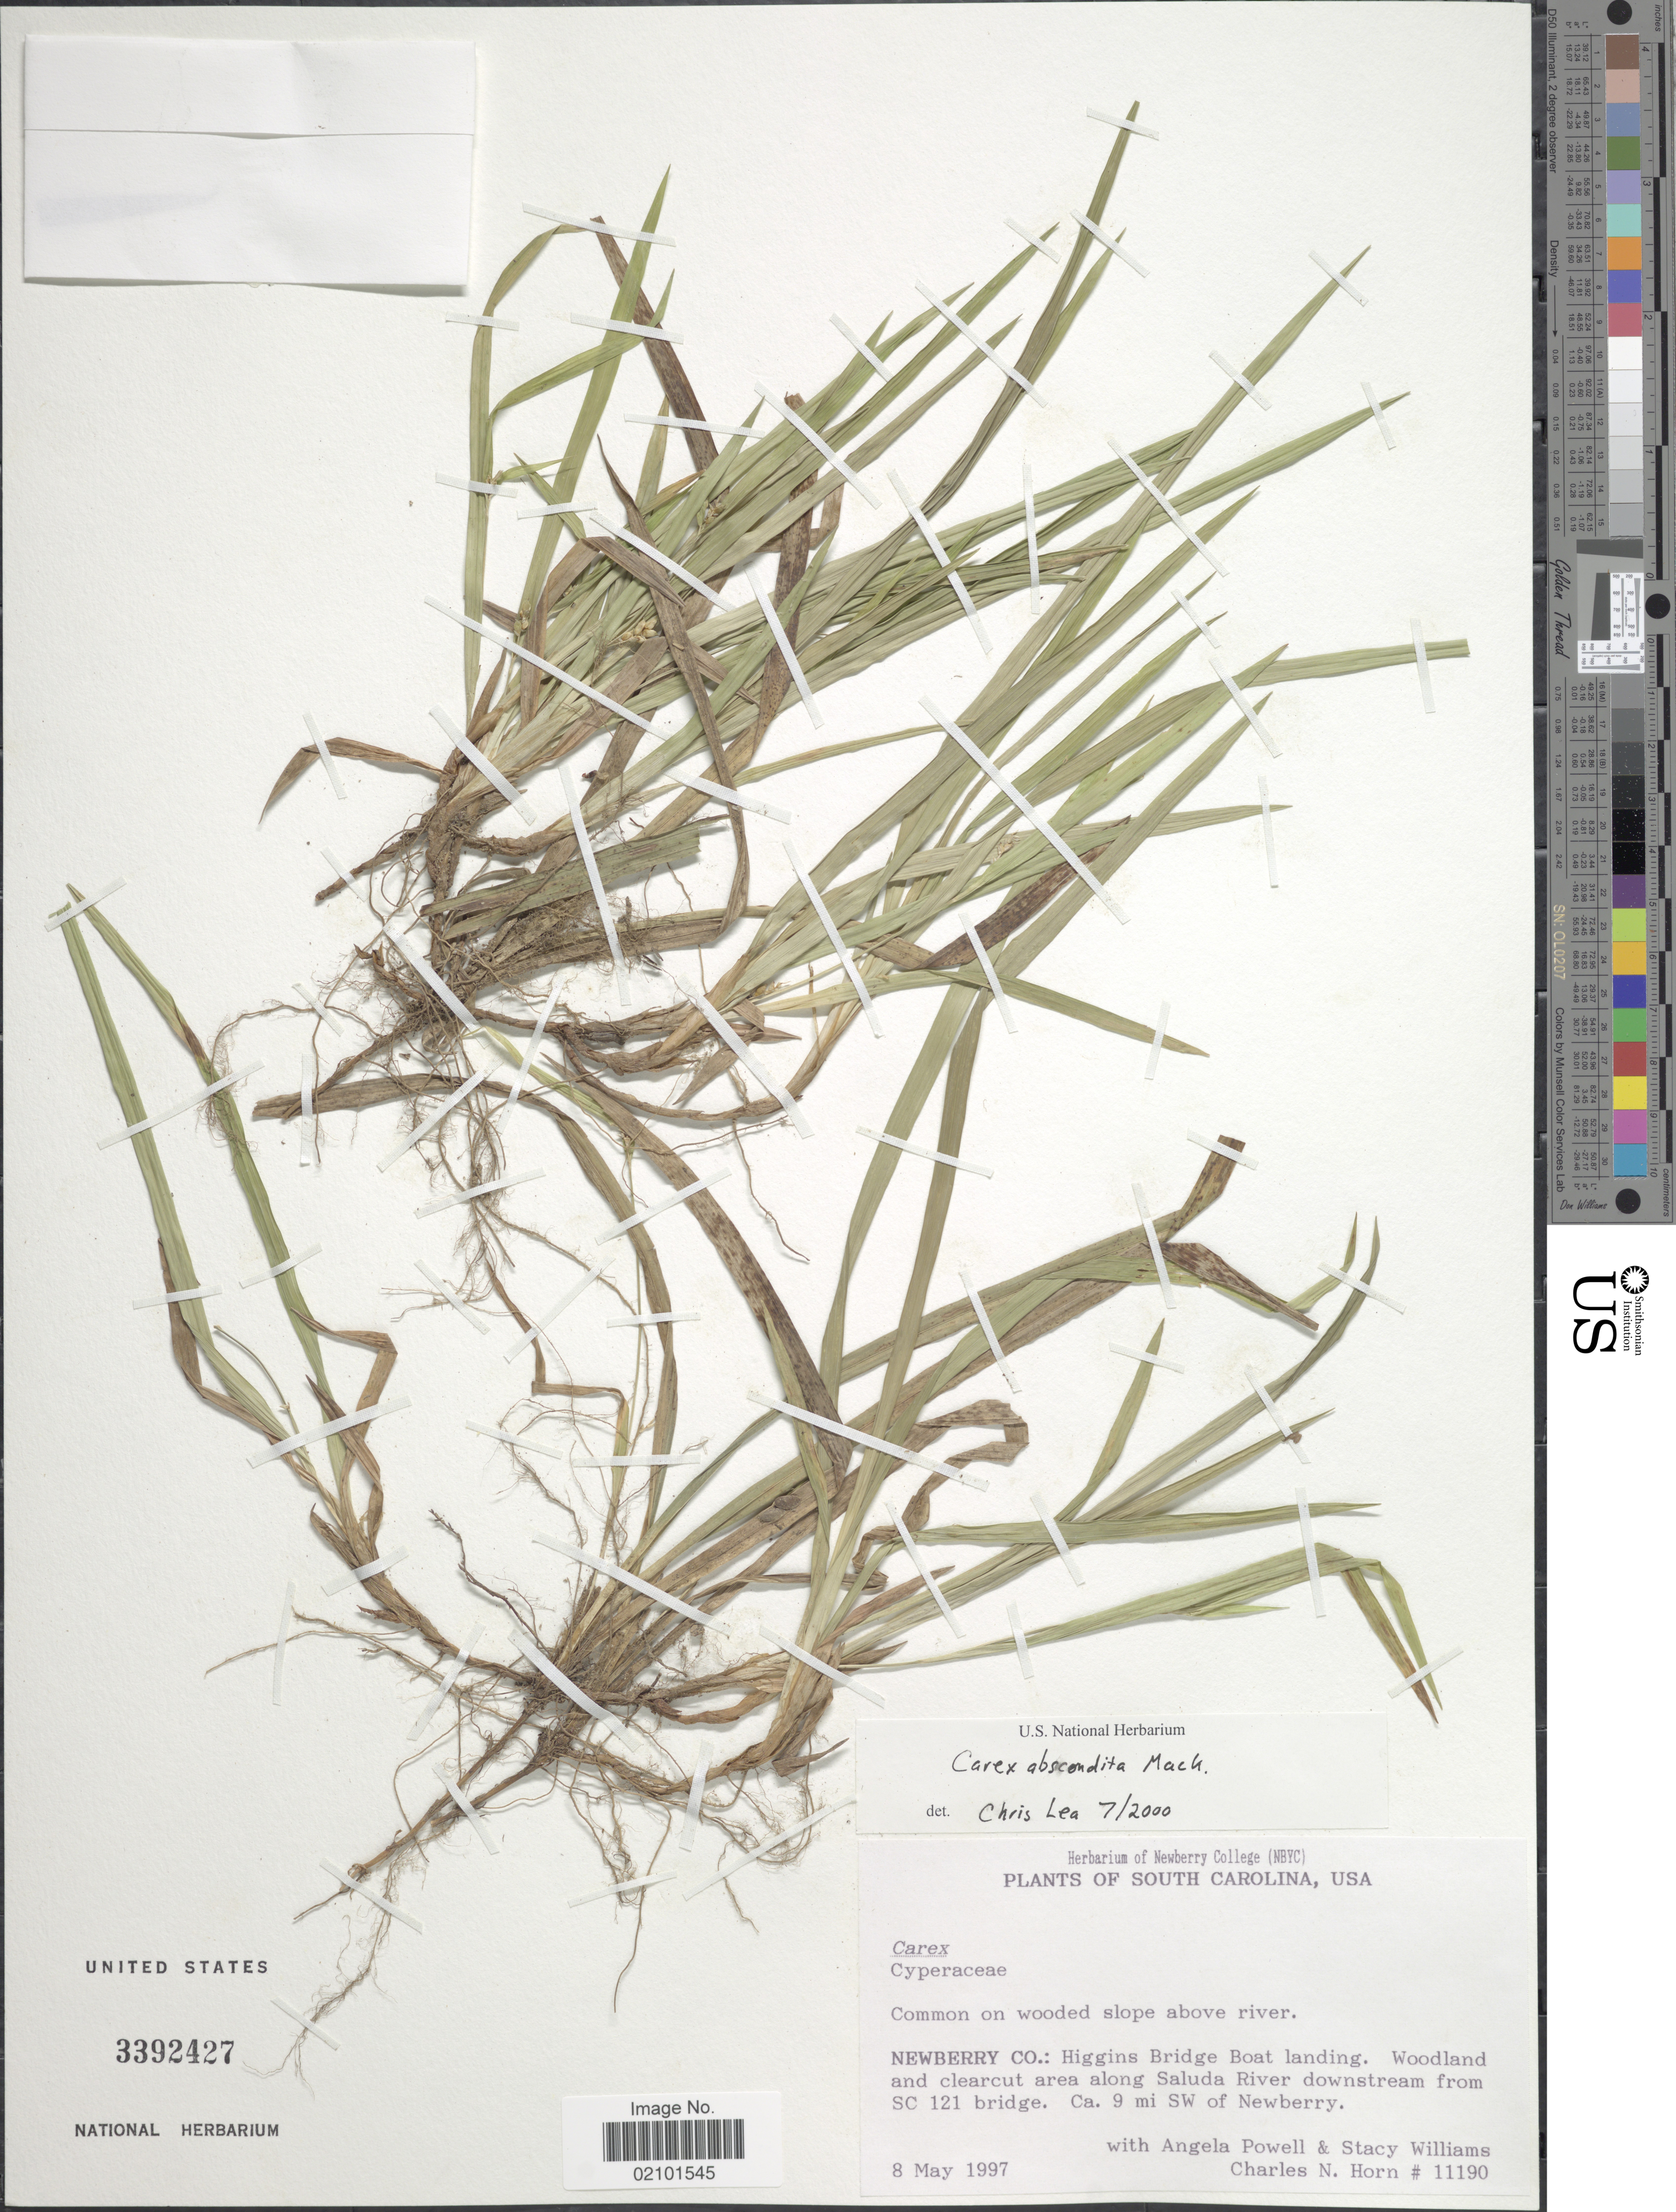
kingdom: Plantae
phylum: Tracheophyta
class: Liliopsida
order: Poales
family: Cyperaceae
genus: Carex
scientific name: Carex abscondita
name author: Mack.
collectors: A. Powell, S. Williams & C. N. Horn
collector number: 11190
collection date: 1997-05-08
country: United States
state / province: South Carolina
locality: Newberry Co.: Higgins Bridge Boat Landing. Woodland and clearcut area along Saluda River downstream from SC 121 bridge. Ca. 9 mi SW of Newberry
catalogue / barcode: US 3392427